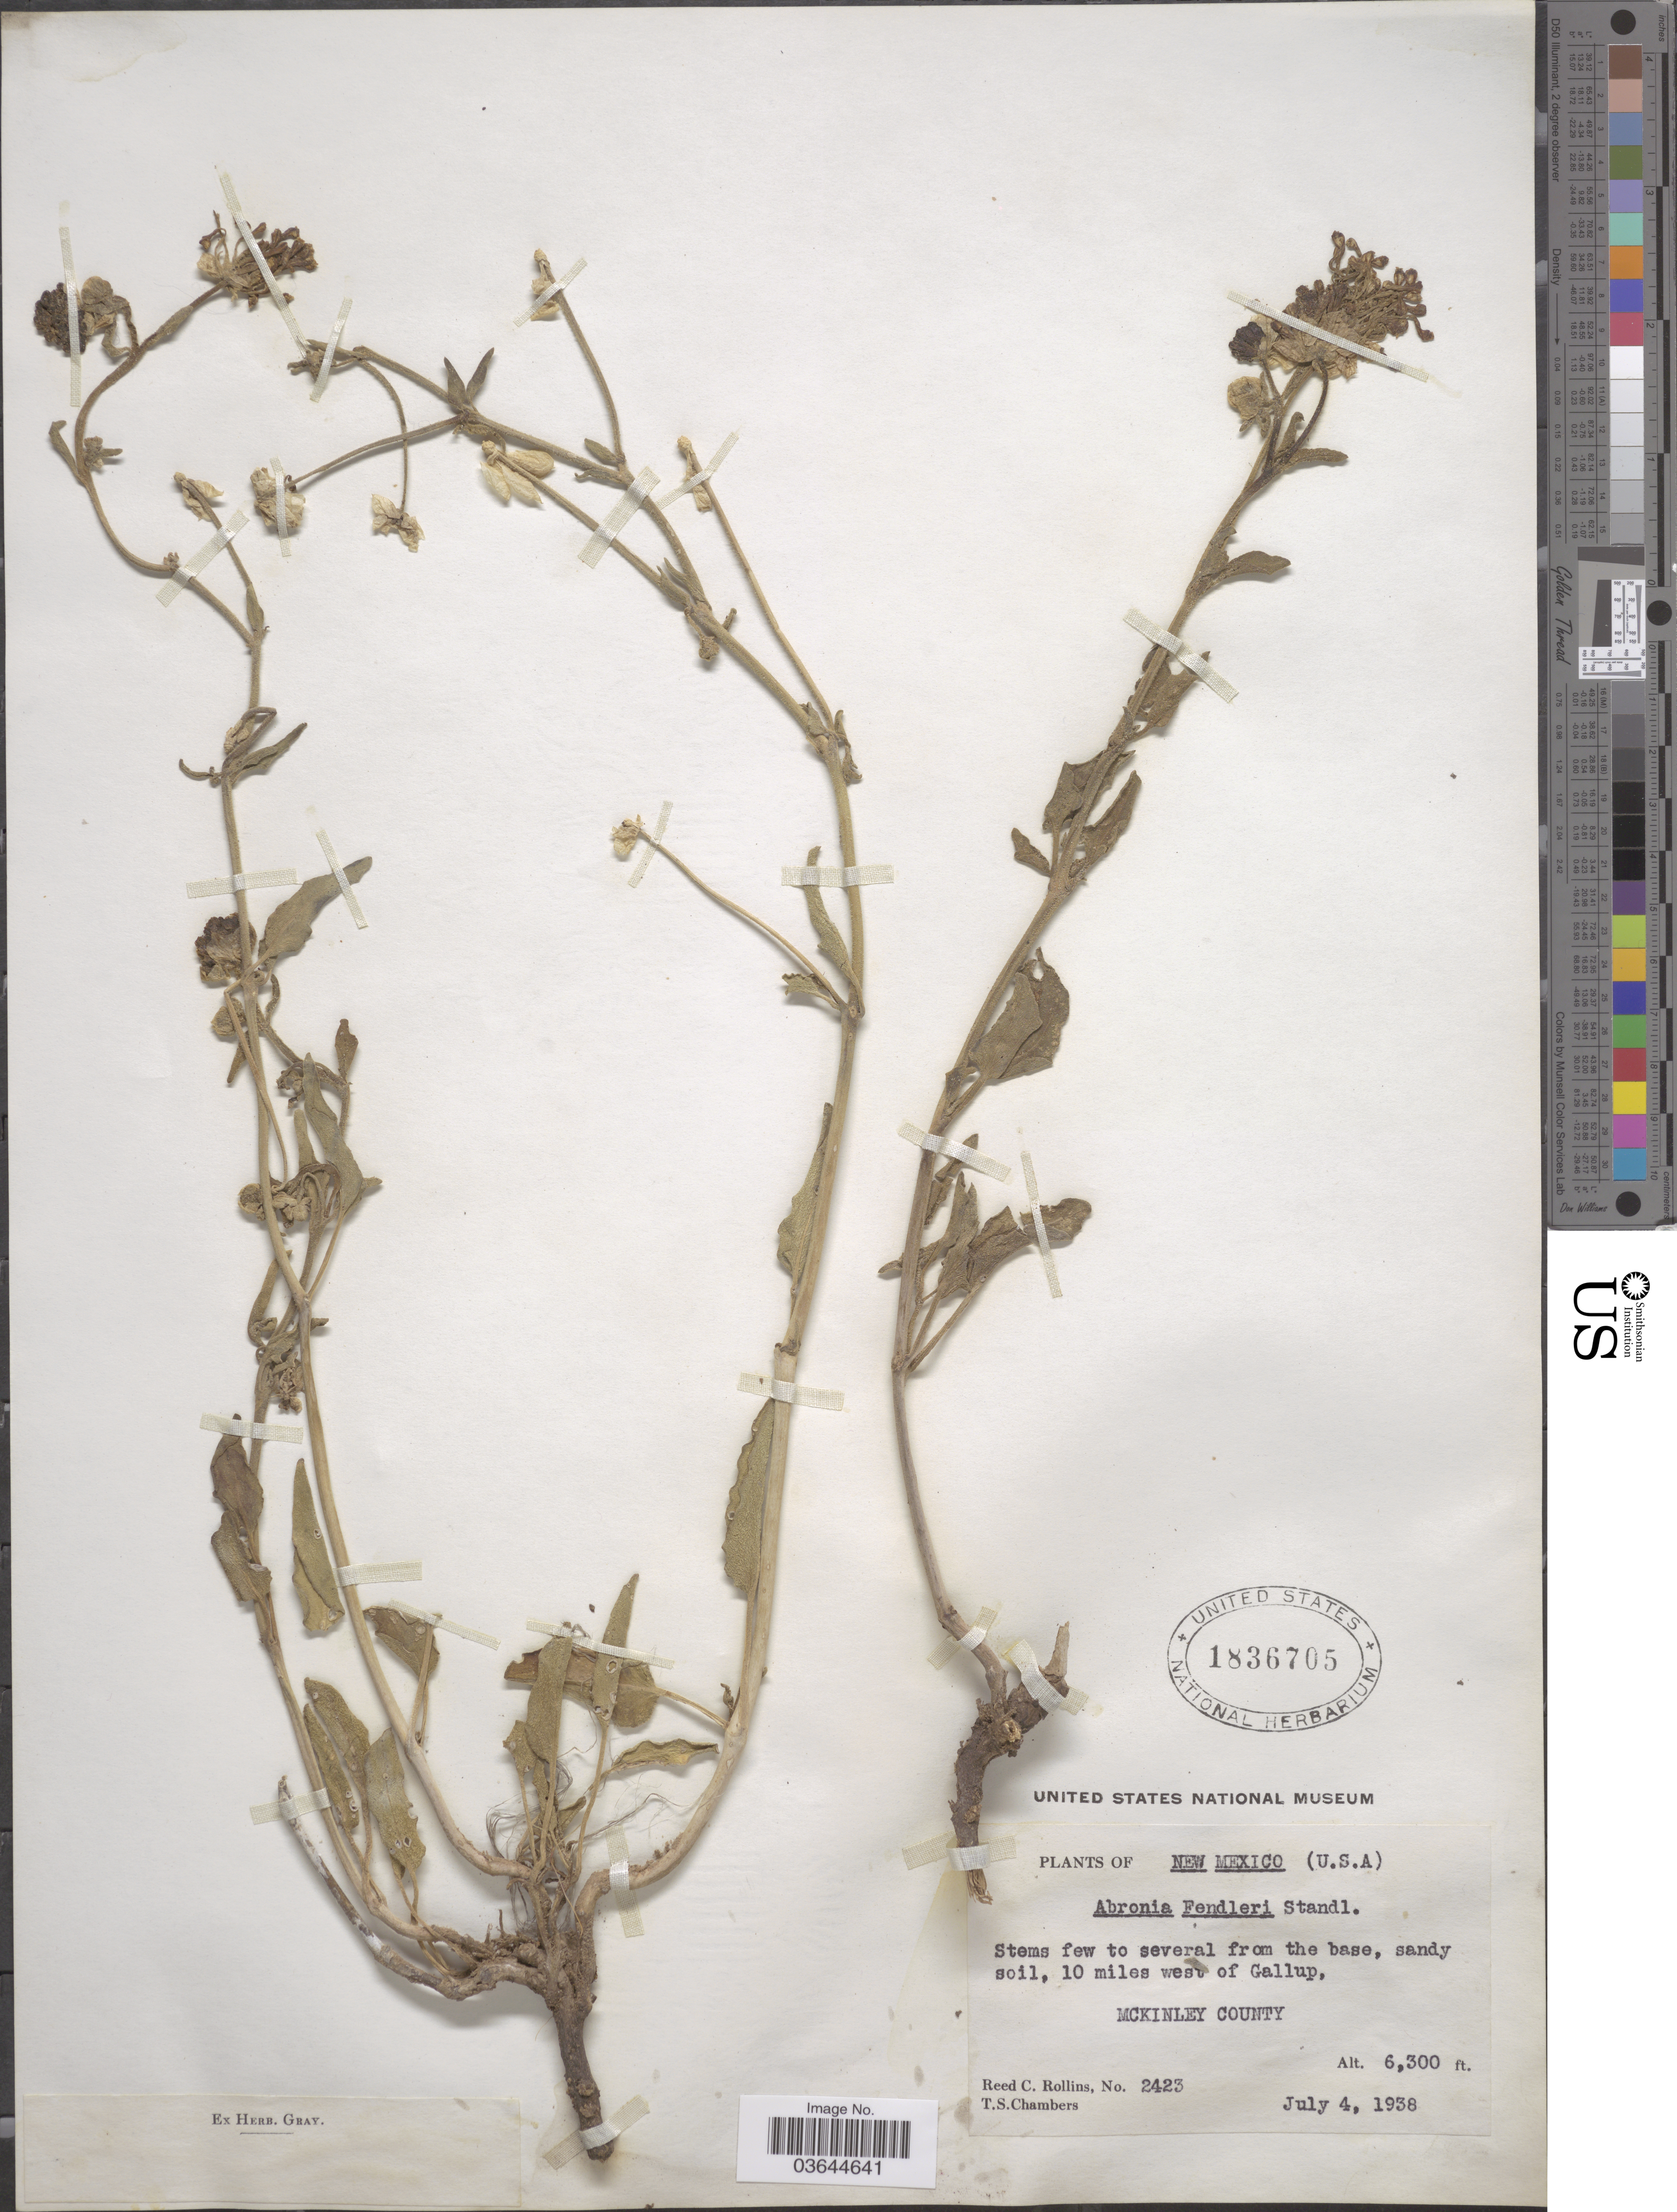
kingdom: Plantae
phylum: Tracheophyta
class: Magnoliopsida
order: Caryophyllales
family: Nyctaginaceae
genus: Abronia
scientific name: Abronia fragrans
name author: Nutt. ex Hook.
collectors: R. C. Rollins & T. Chambers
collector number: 2423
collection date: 1938-07-04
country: United States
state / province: New Mexico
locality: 10 miles west of Galluo, McKinley County.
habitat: sandy soil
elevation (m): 1920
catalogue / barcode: US 1836705